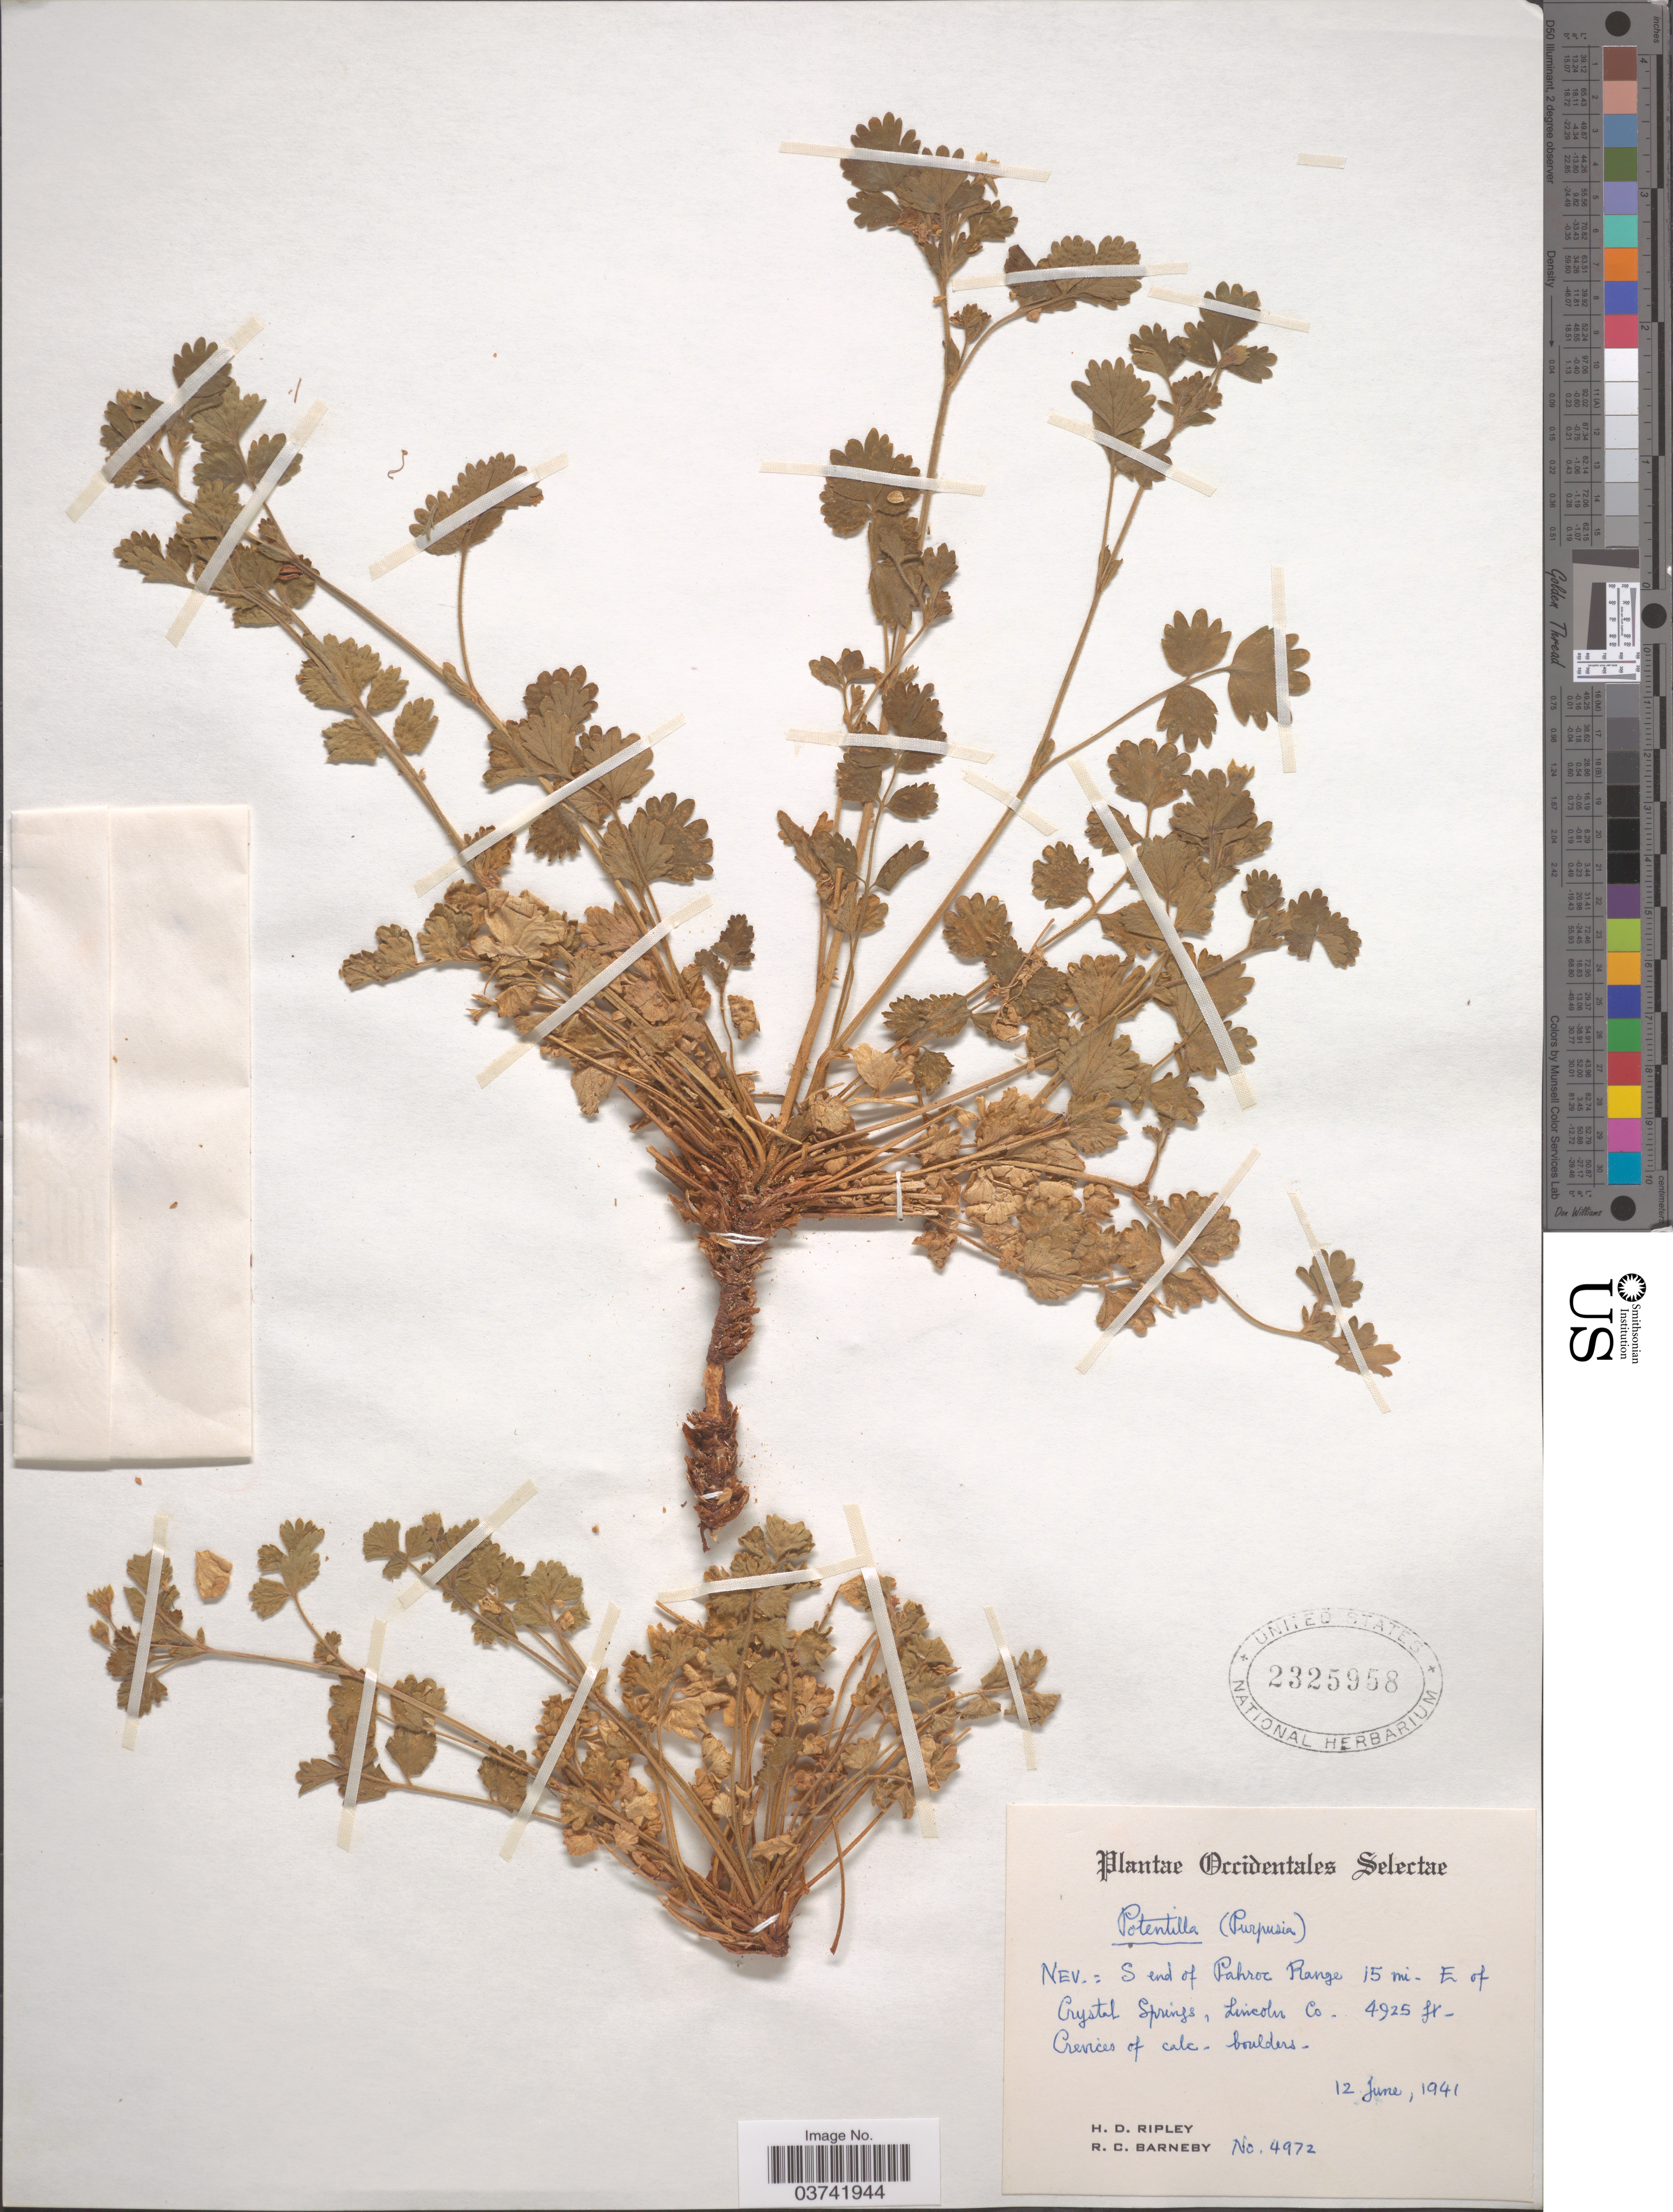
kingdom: Plantae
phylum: Tracheophyta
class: Magnoliopsida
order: Rosales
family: Rosaceae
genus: Potentilla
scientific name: Potentilla osterhoutii var. saxosa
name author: (Brandegee) J.T. Howell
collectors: H. Ripley & R. C. Barneby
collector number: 4972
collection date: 1941-06-12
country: United States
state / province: Nevada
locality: Occidentales Selectae. S. end of Pahroc Range, 15 mi. E of Crystal Springs, Lincoln Co.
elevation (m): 1501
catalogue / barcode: US 2325958